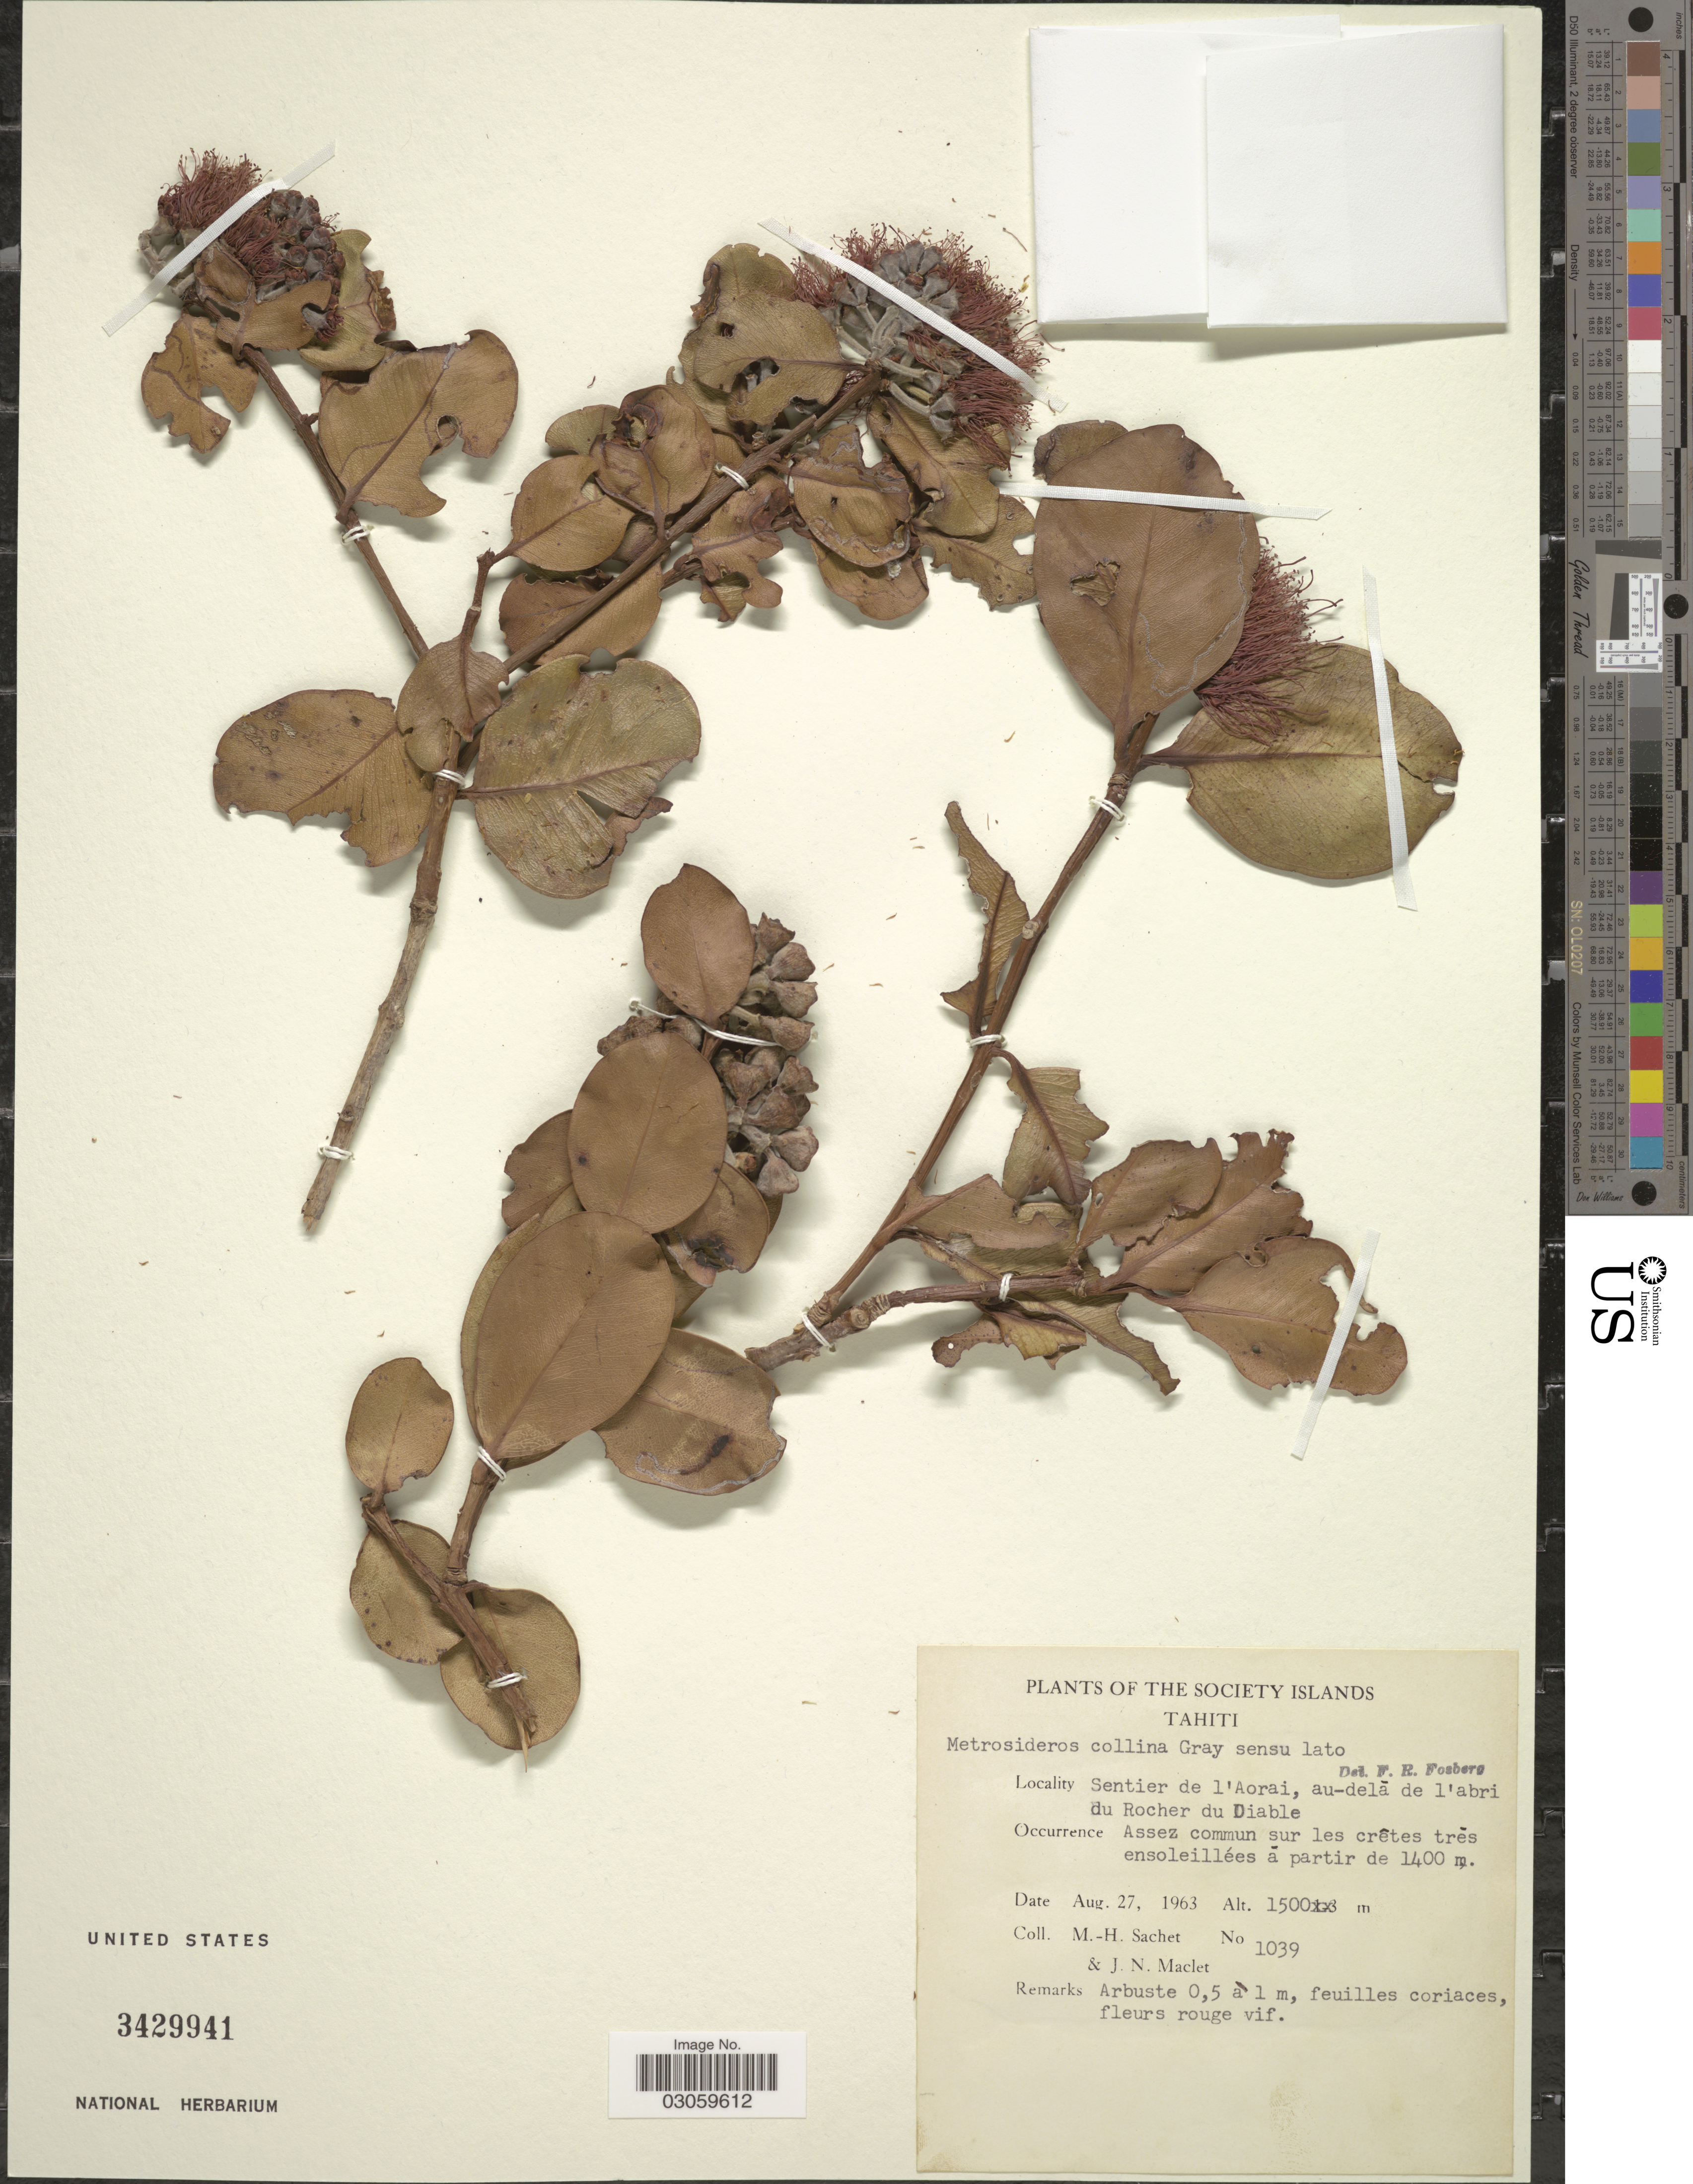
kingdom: Plantae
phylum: Tracheophyta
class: Magnoliopsida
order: Myrtales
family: Myrtaceae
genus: Metrosideros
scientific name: Metrosideros collina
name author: (J.R. Forst. & G. Forst.) A. Gray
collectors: M.-H. Sachet & J. Maclet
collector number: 1039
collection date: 1963-08-27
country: French Polynesia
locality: Society Islands. Tahiti. Sentier de l'Aorai, au-dela de l'abri du Rocher du Diable.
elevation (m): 1400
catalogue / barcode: US 3429941